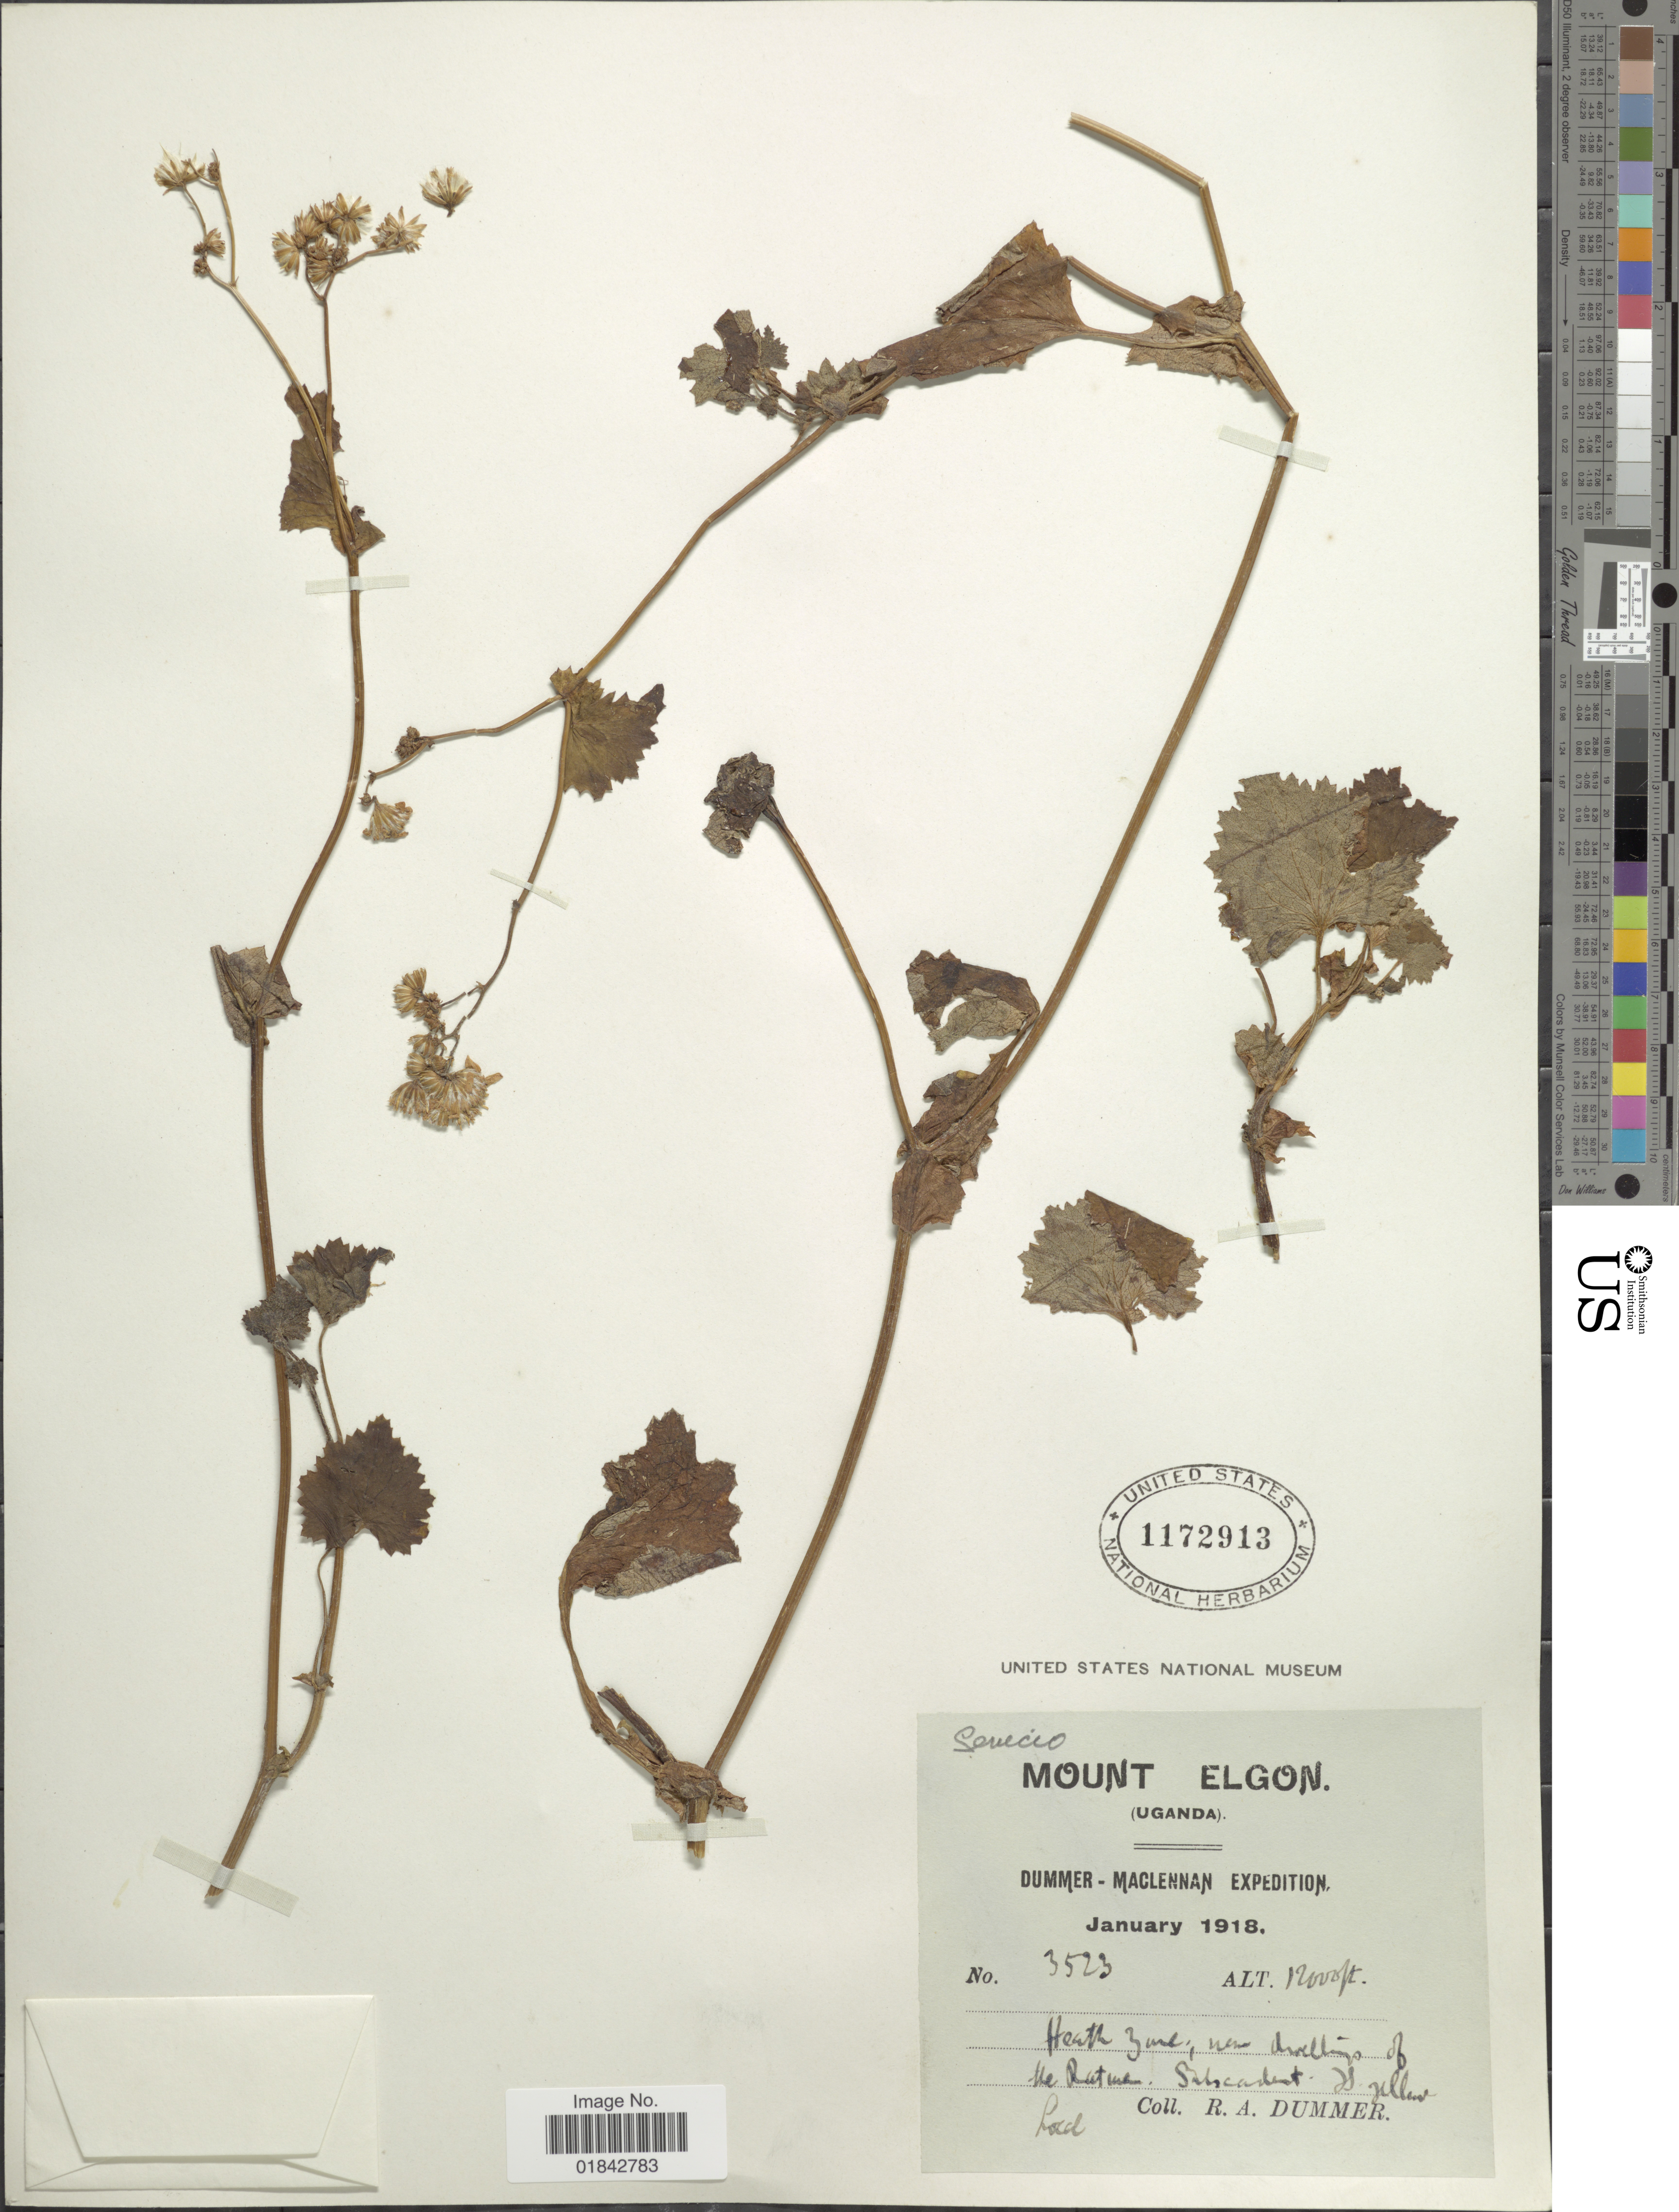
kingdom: Plantae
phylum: Tracheophyta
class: Magnoliopsida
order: Asterales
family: Asteraceae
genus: Senecio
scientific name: Senecio sp.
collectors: R. Dümmer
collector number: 3523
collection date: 1918-01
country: Uganda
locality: Mount Elgon, Heath Zone, near dwellings of the Rutwa [interpreted]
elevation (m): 3658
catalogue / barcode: US 1172913